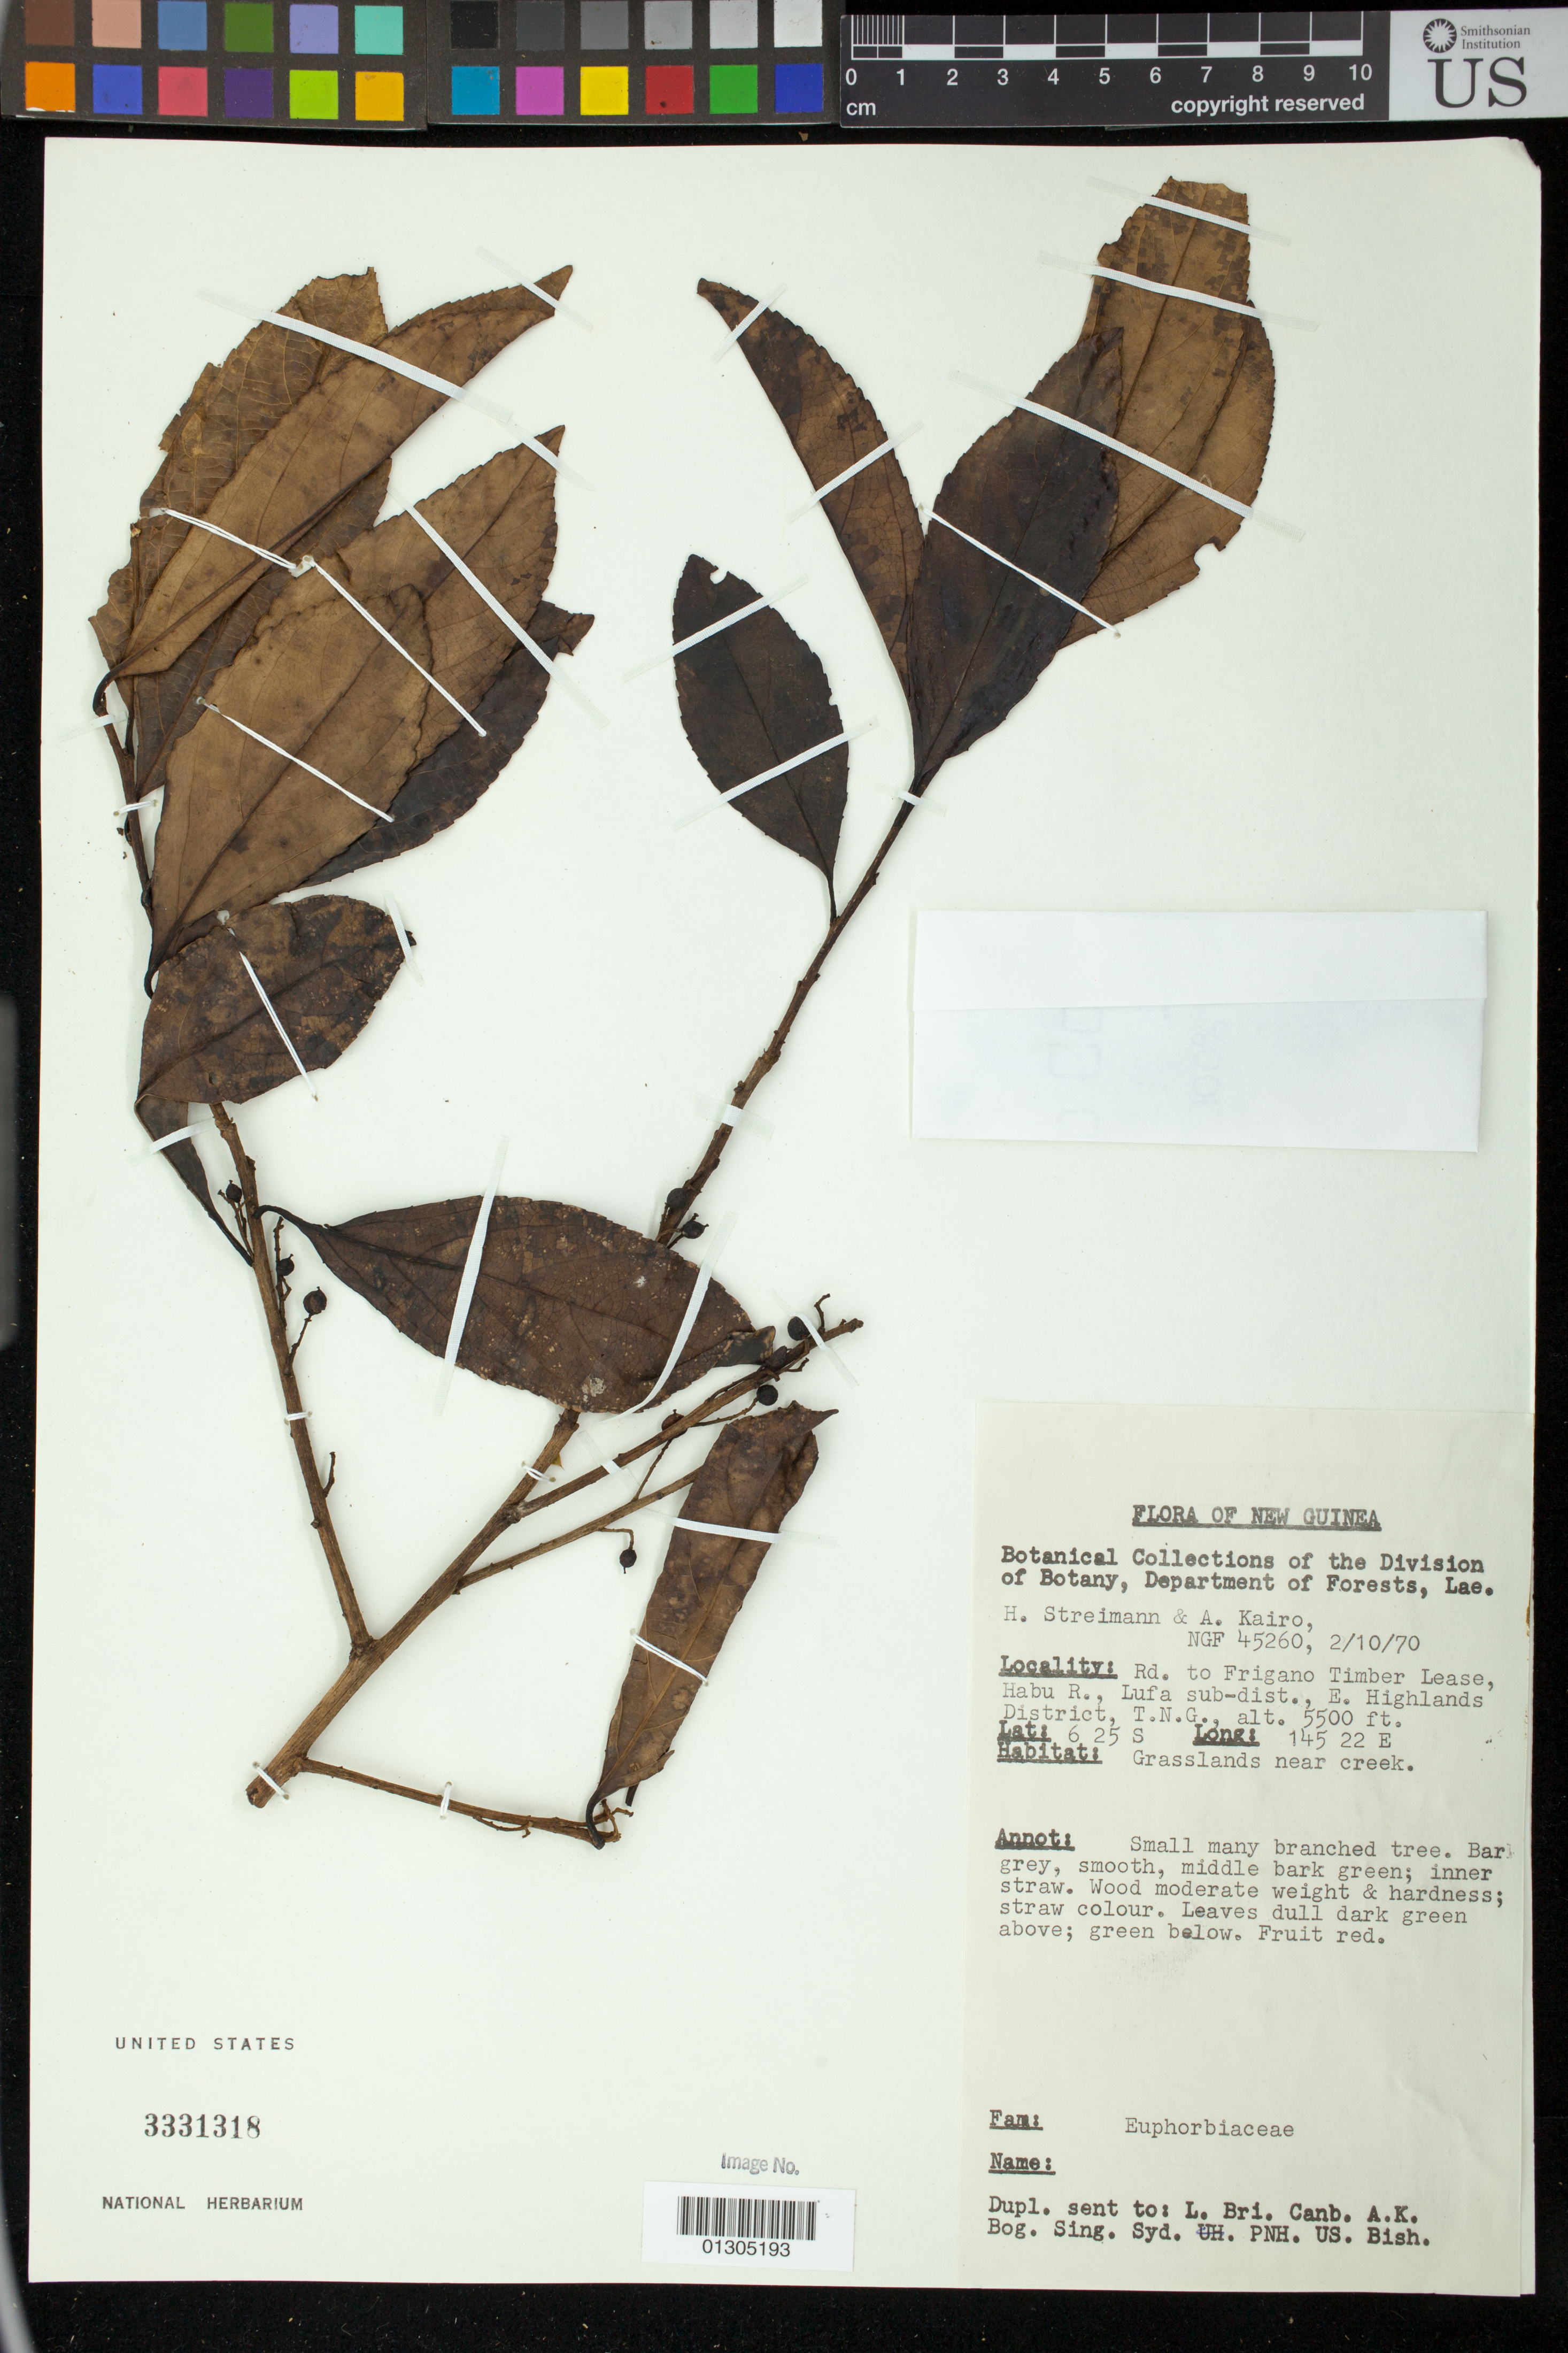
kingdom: Plantae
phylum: Tracheophyta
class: Magnoliopsida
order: Malpighiales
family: Euphorbiaceae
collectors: H. Streimann & A. Kairo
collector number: NGF 45260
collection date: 1970-10-02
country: Papua New Guinea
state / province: Eastern Highlands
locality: Rd. to Frigano Timber Lease, Habu R., Lufa sub-dist.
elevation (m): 1676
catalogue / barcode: US 3331318